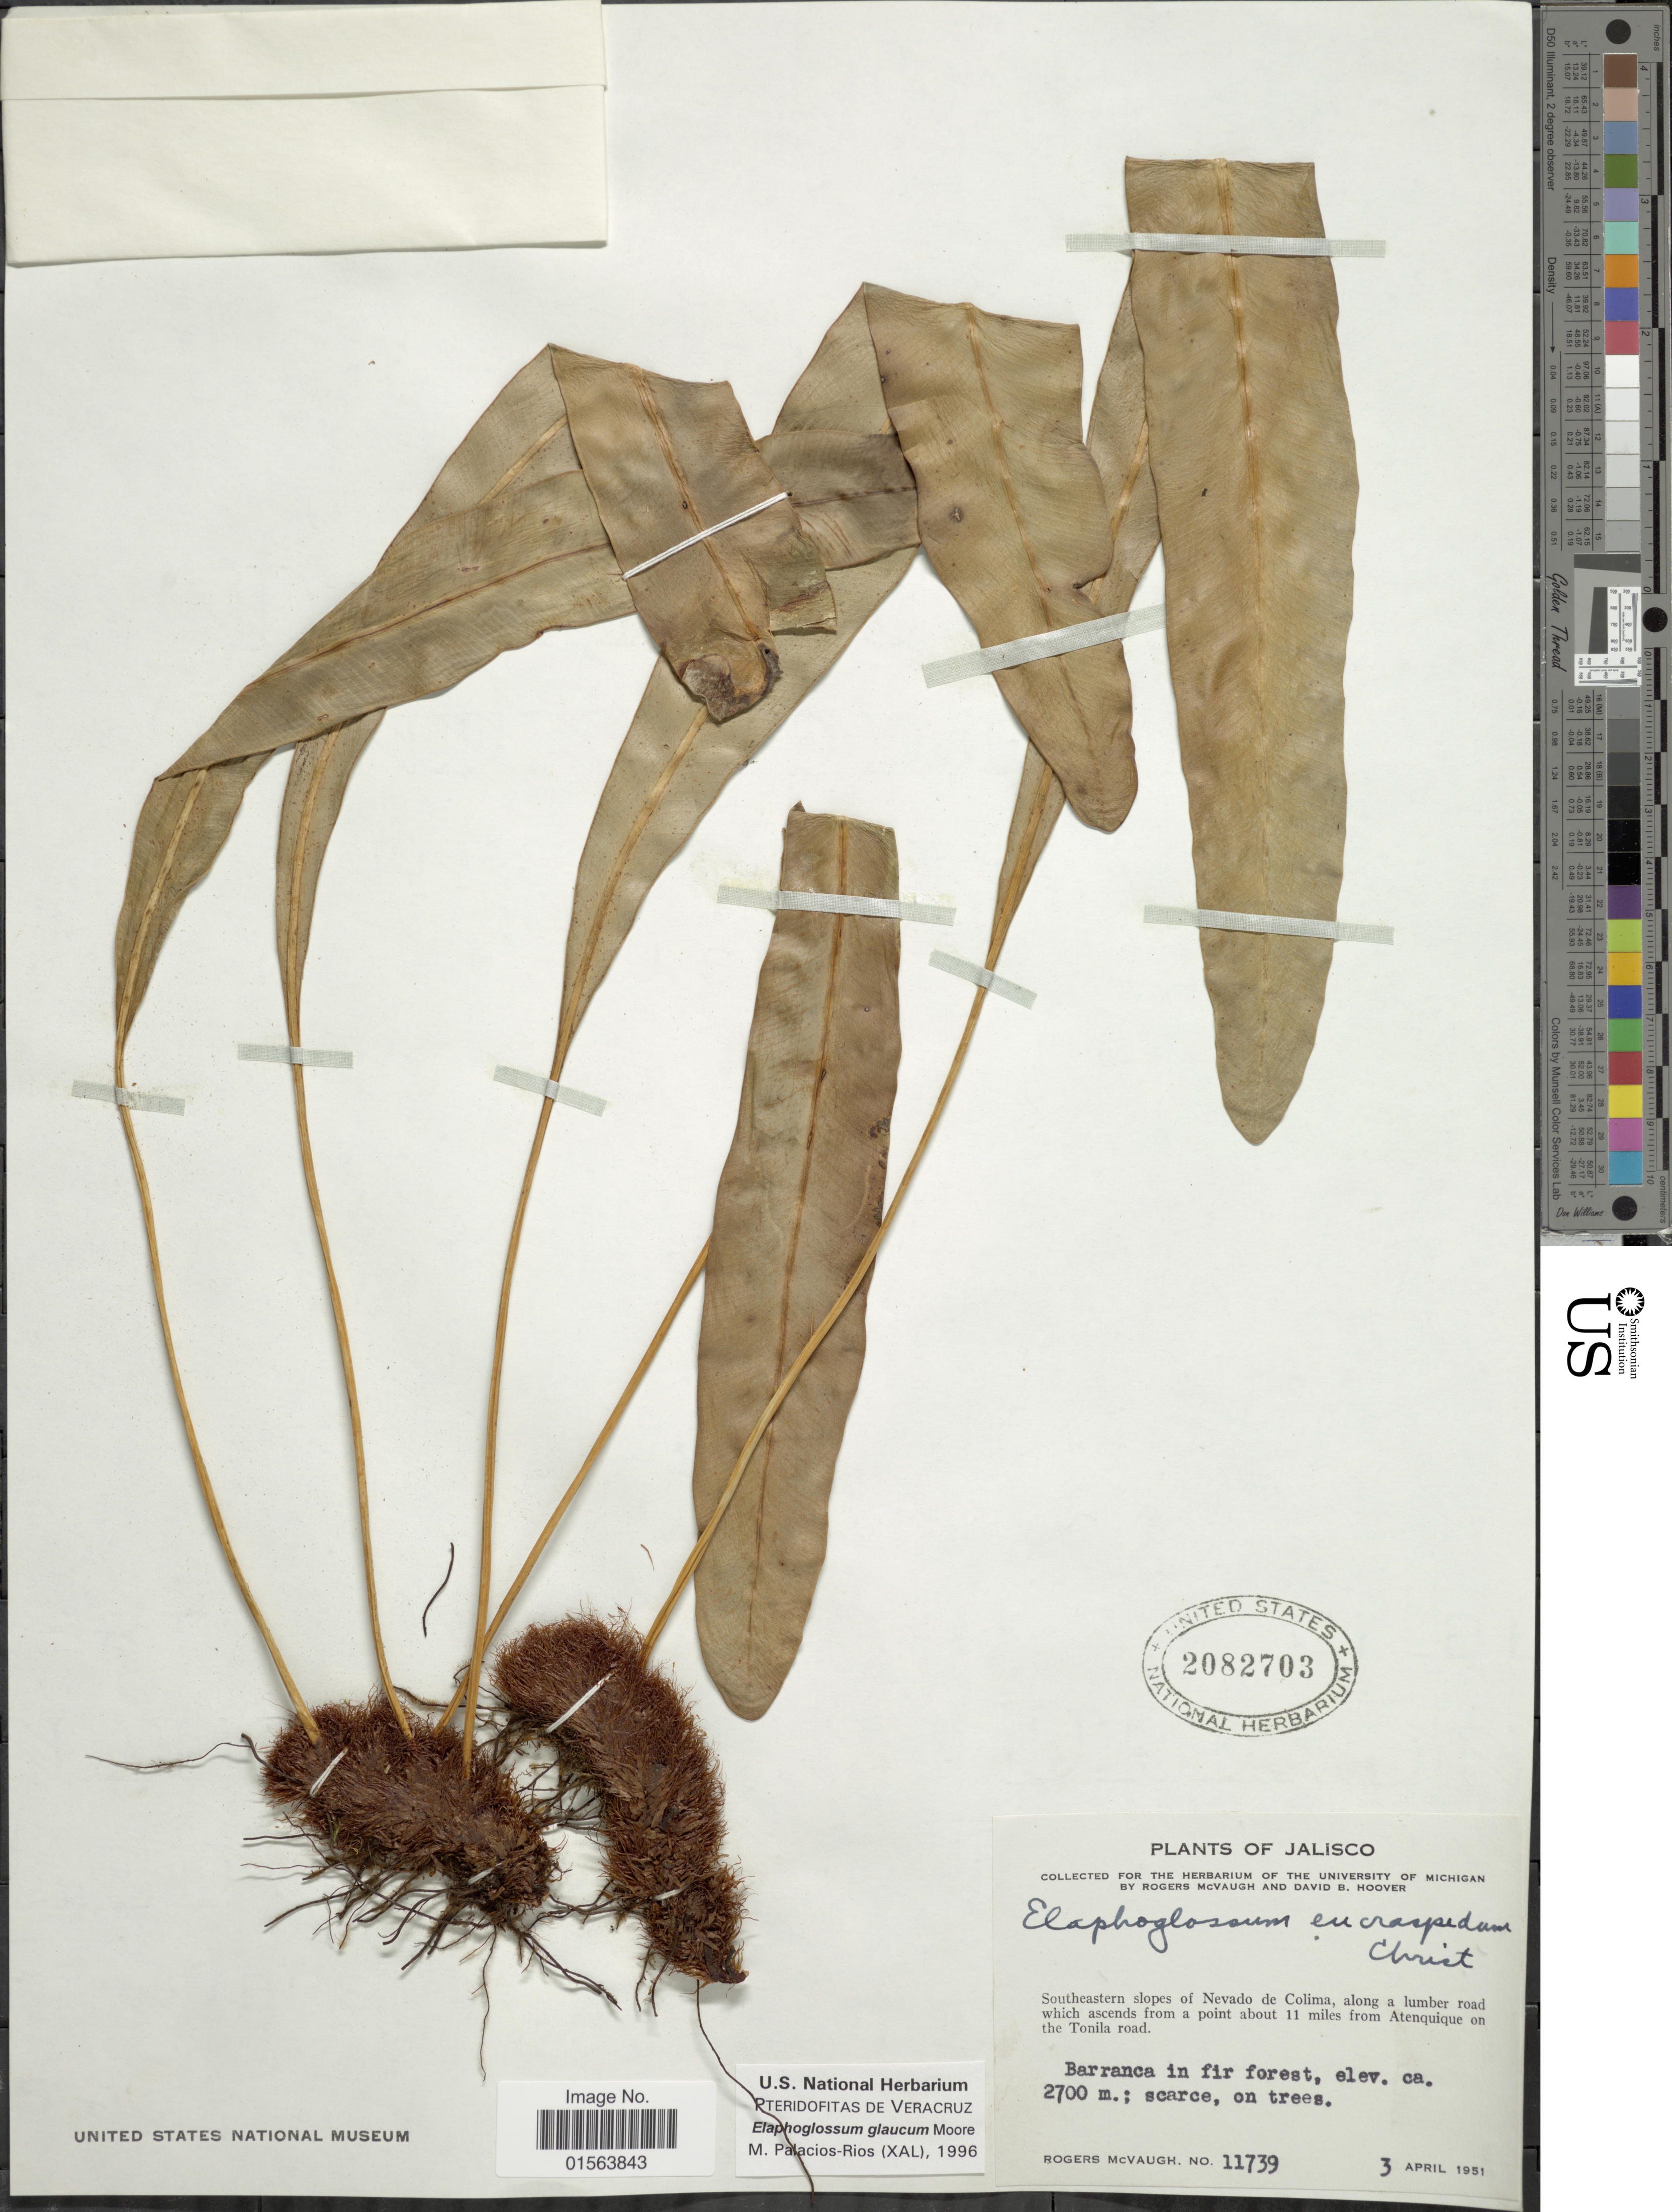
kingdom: Plantae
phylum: Tracheophyta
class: Polypodiopsida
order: Polypodiales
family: Dryopteridaceae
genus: Elaphoglossum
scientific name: Elaphoglossum glaucum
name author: T. Moore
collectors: R. McVaugh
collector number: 11739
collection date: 1951-04-03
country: Mexico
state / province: Jalisco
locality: Southeastern slopes of Nevado de Colima, along a lumber road which ascends from a point about 11 miles from Atenquique on the Tonila road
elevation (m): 2700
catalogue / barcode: US 2082703